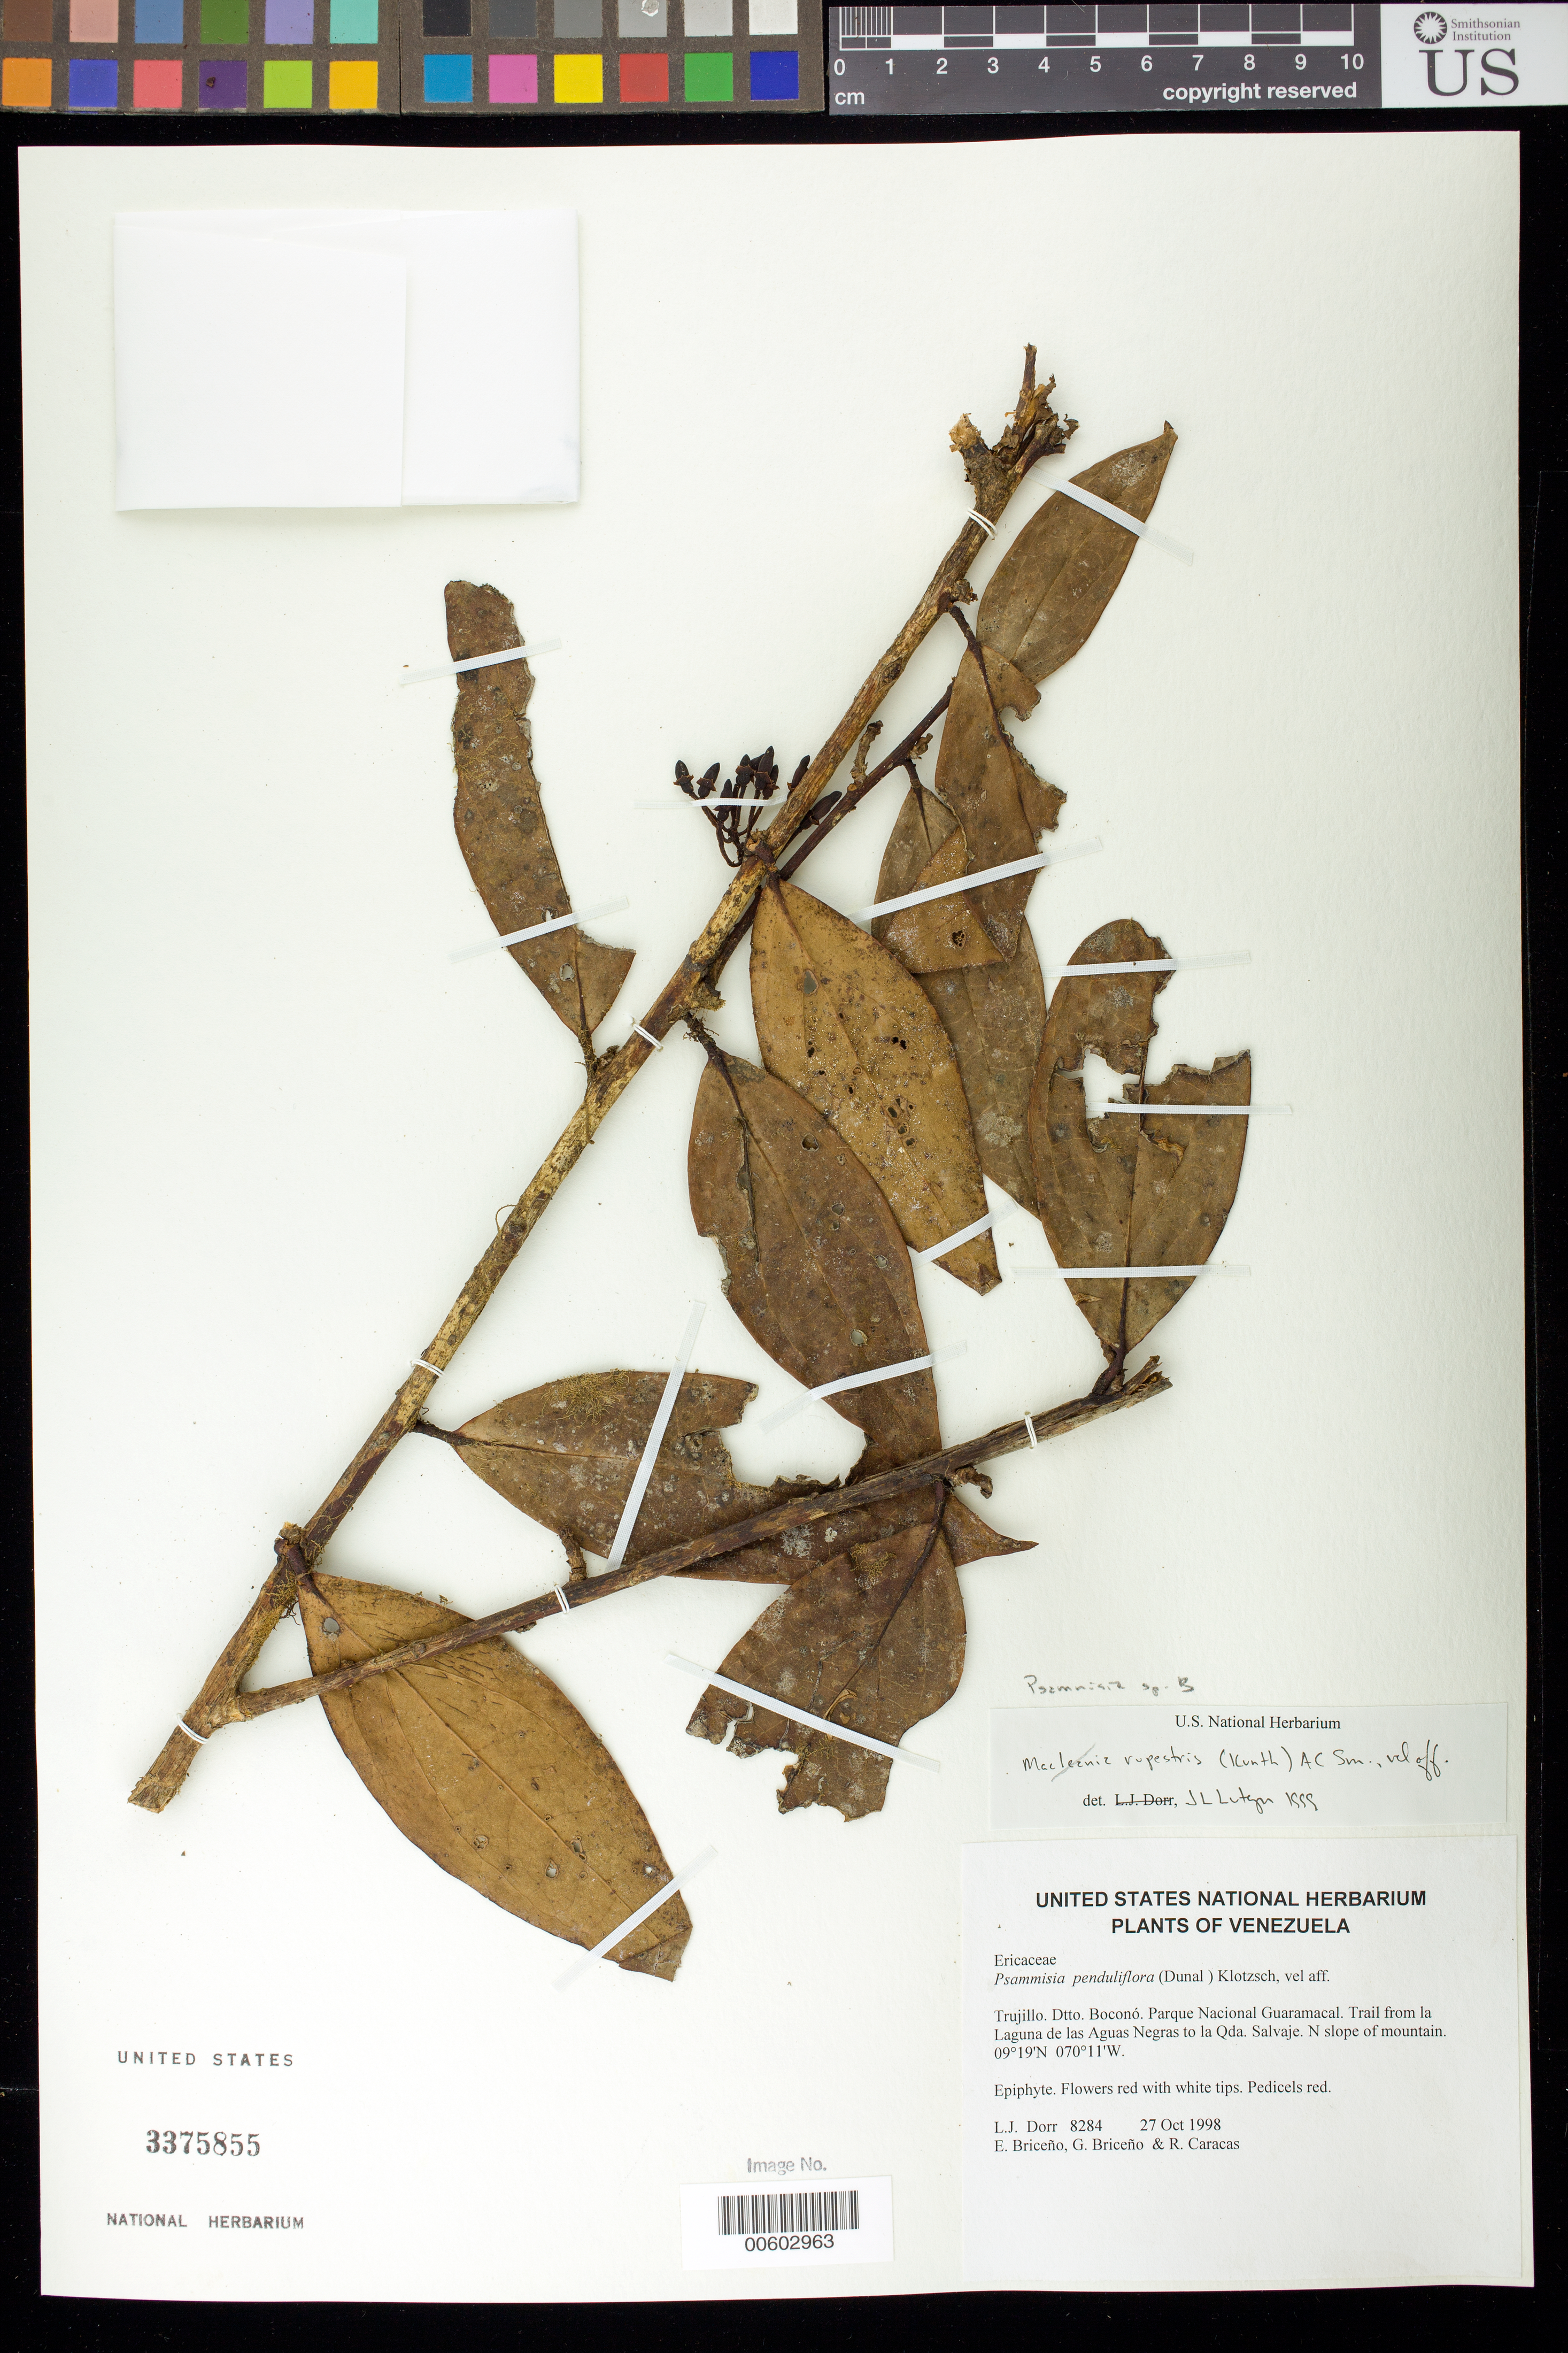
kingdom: Plantae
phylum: Tracheophyta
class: Magnoliopsida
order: Ericales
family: Ericaceae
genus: Macleania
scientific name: Macleania rupestris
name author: (Kunth) A.C. Sm.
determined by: Dorr, L. J., (BOT), Smithsonian Institution - National Museum of Natural History (UNITED STATES)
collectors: L. J. Dorr, E. Briceño, G. Briceño & R. Caracas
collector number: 8284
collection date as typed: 27 Oct 1998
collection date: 1998-10-27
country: Venezuela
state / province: Trujillo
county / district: Boconó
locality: Parque Nacional Guaramacal. Trail from la Laguna de las Aguas Negras to la Qda. Salvaje. N slope of mountain.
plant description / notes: PORT, US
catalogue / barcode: US 3375855